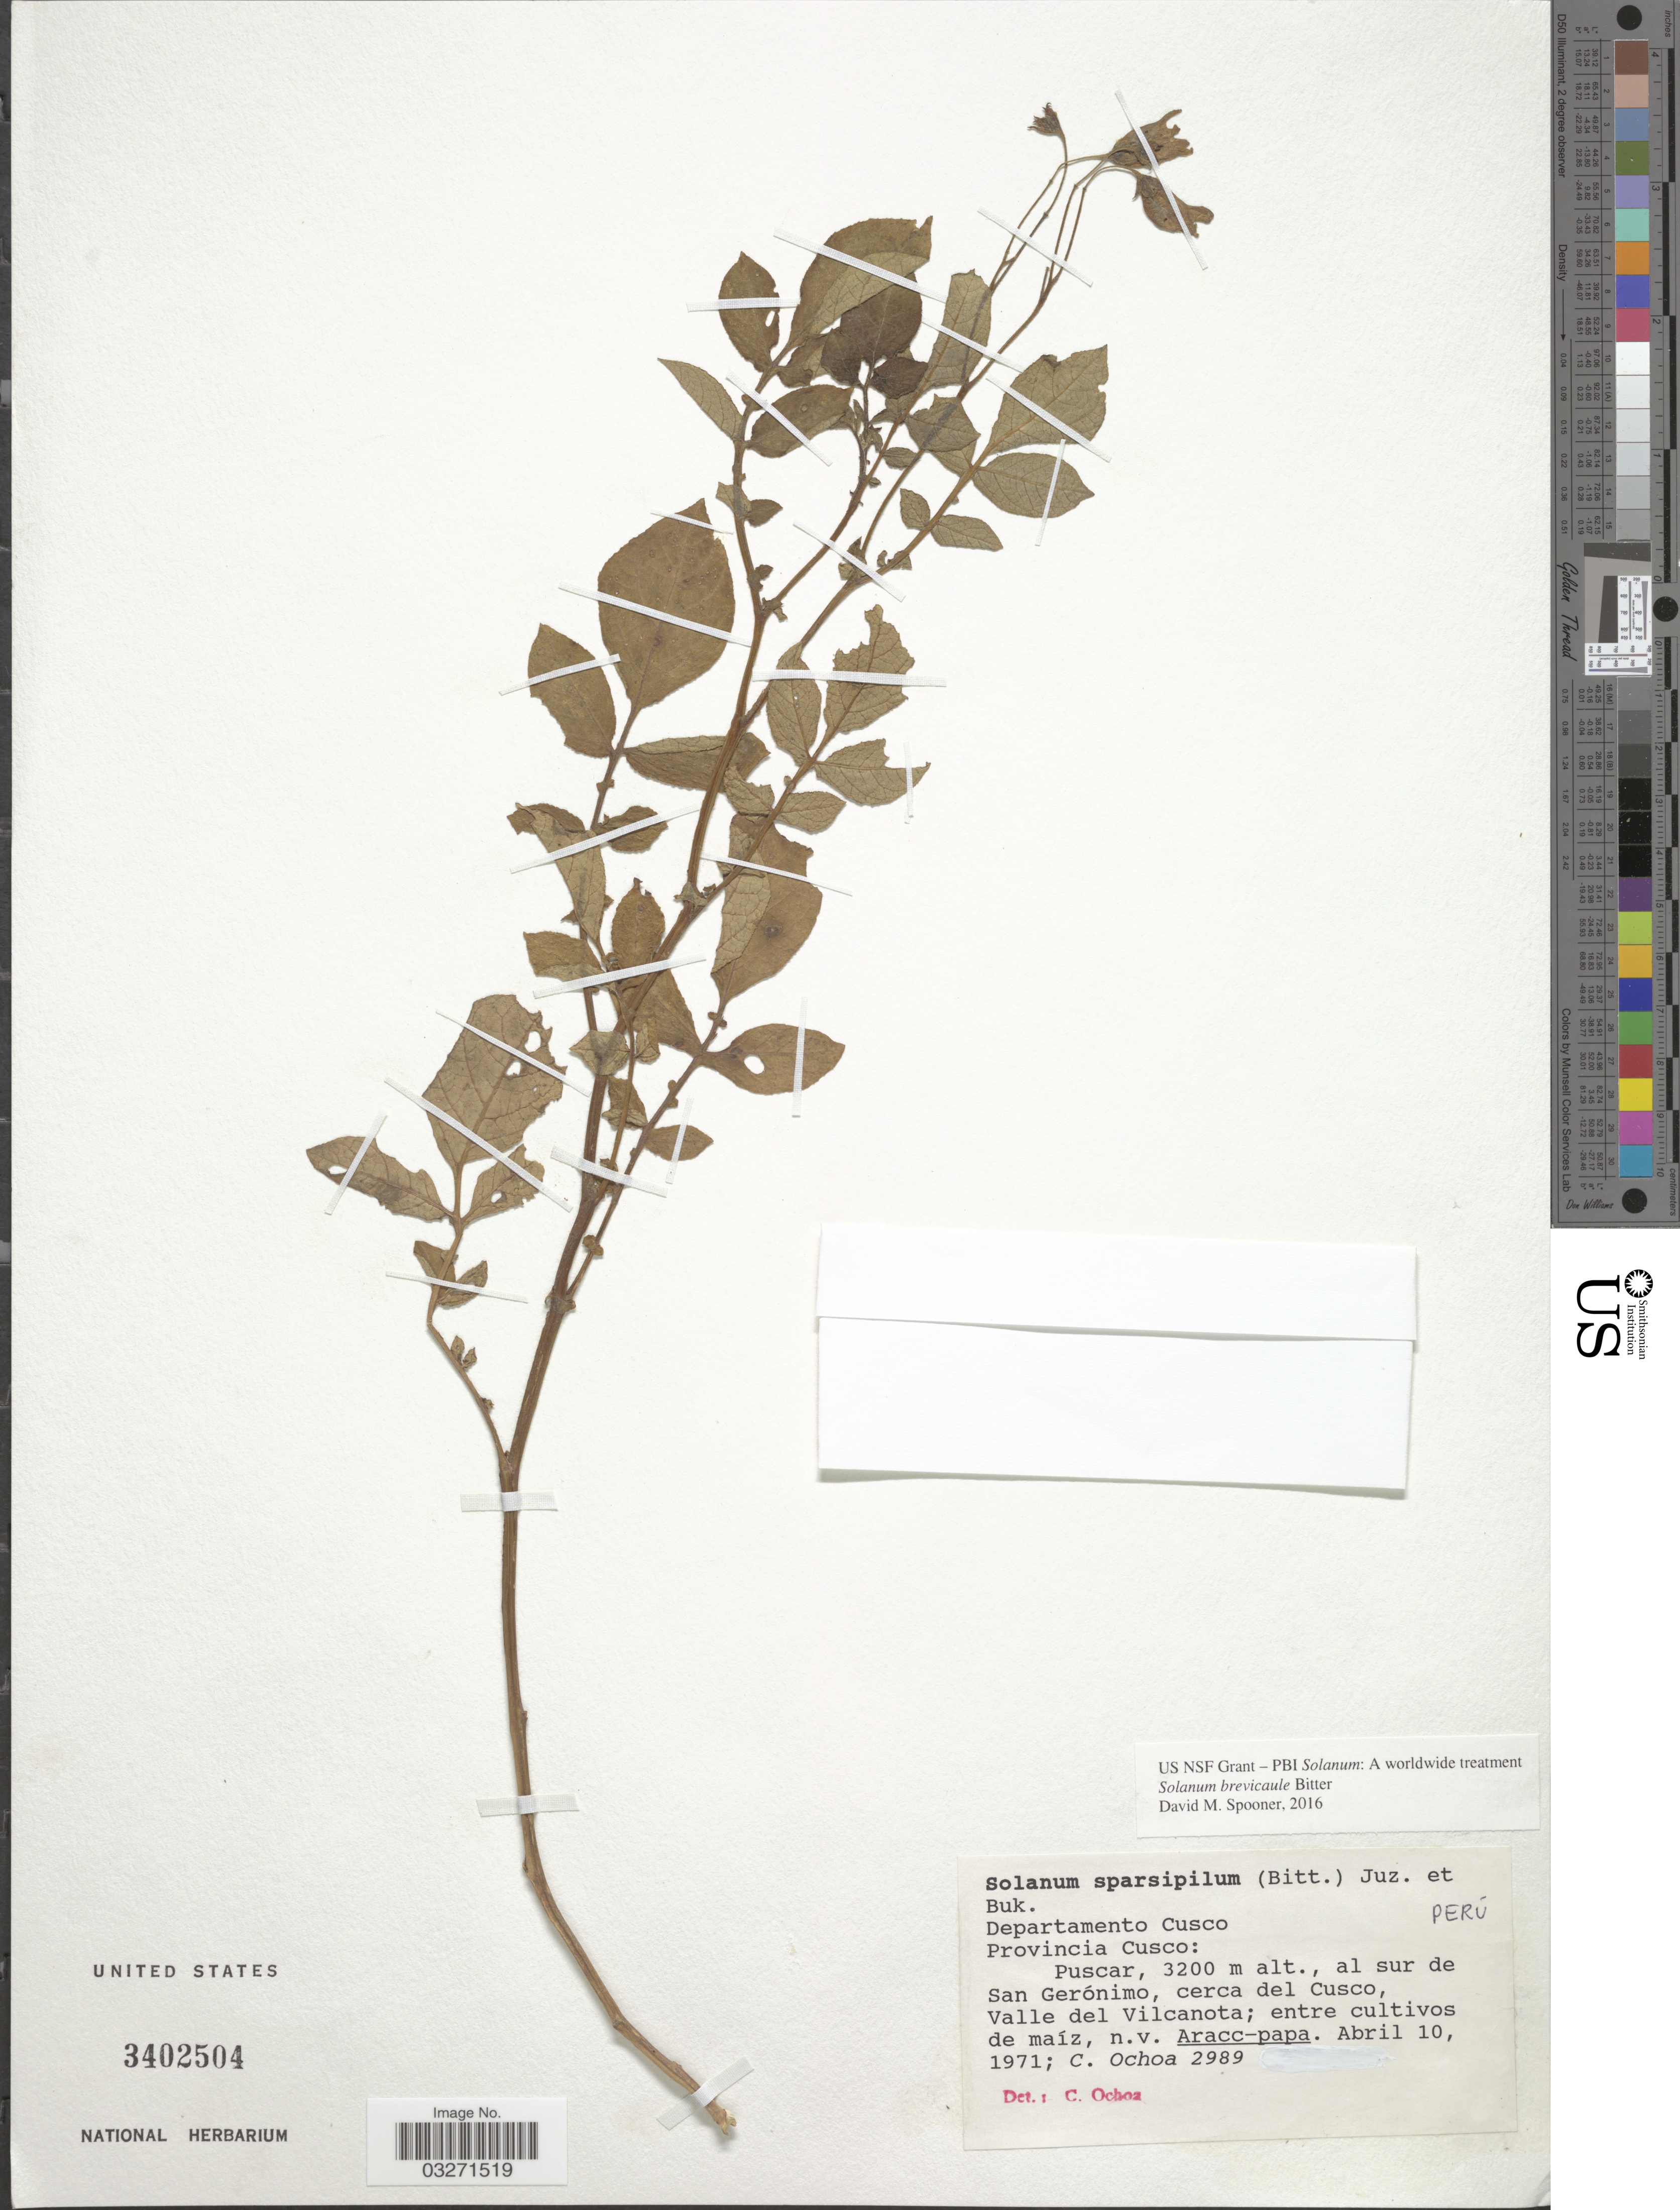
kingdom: Plantae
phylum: Tracheophyta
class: Magnoliopsida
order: Solanales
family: Solanaceae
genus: Solanum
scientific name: Solanum brevicaule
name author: Bitter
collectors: C. Ochoa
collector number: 2989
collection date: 1971-04-10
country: Peru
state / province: Cusco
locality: Departamento Cusco. Provincia Cusco: Puscar, al sur de San Gerónimo, cerca del Cusco, Valle del Vilcanota; entre cultivos de maíz.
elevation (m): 3200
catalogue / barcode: US 3402504